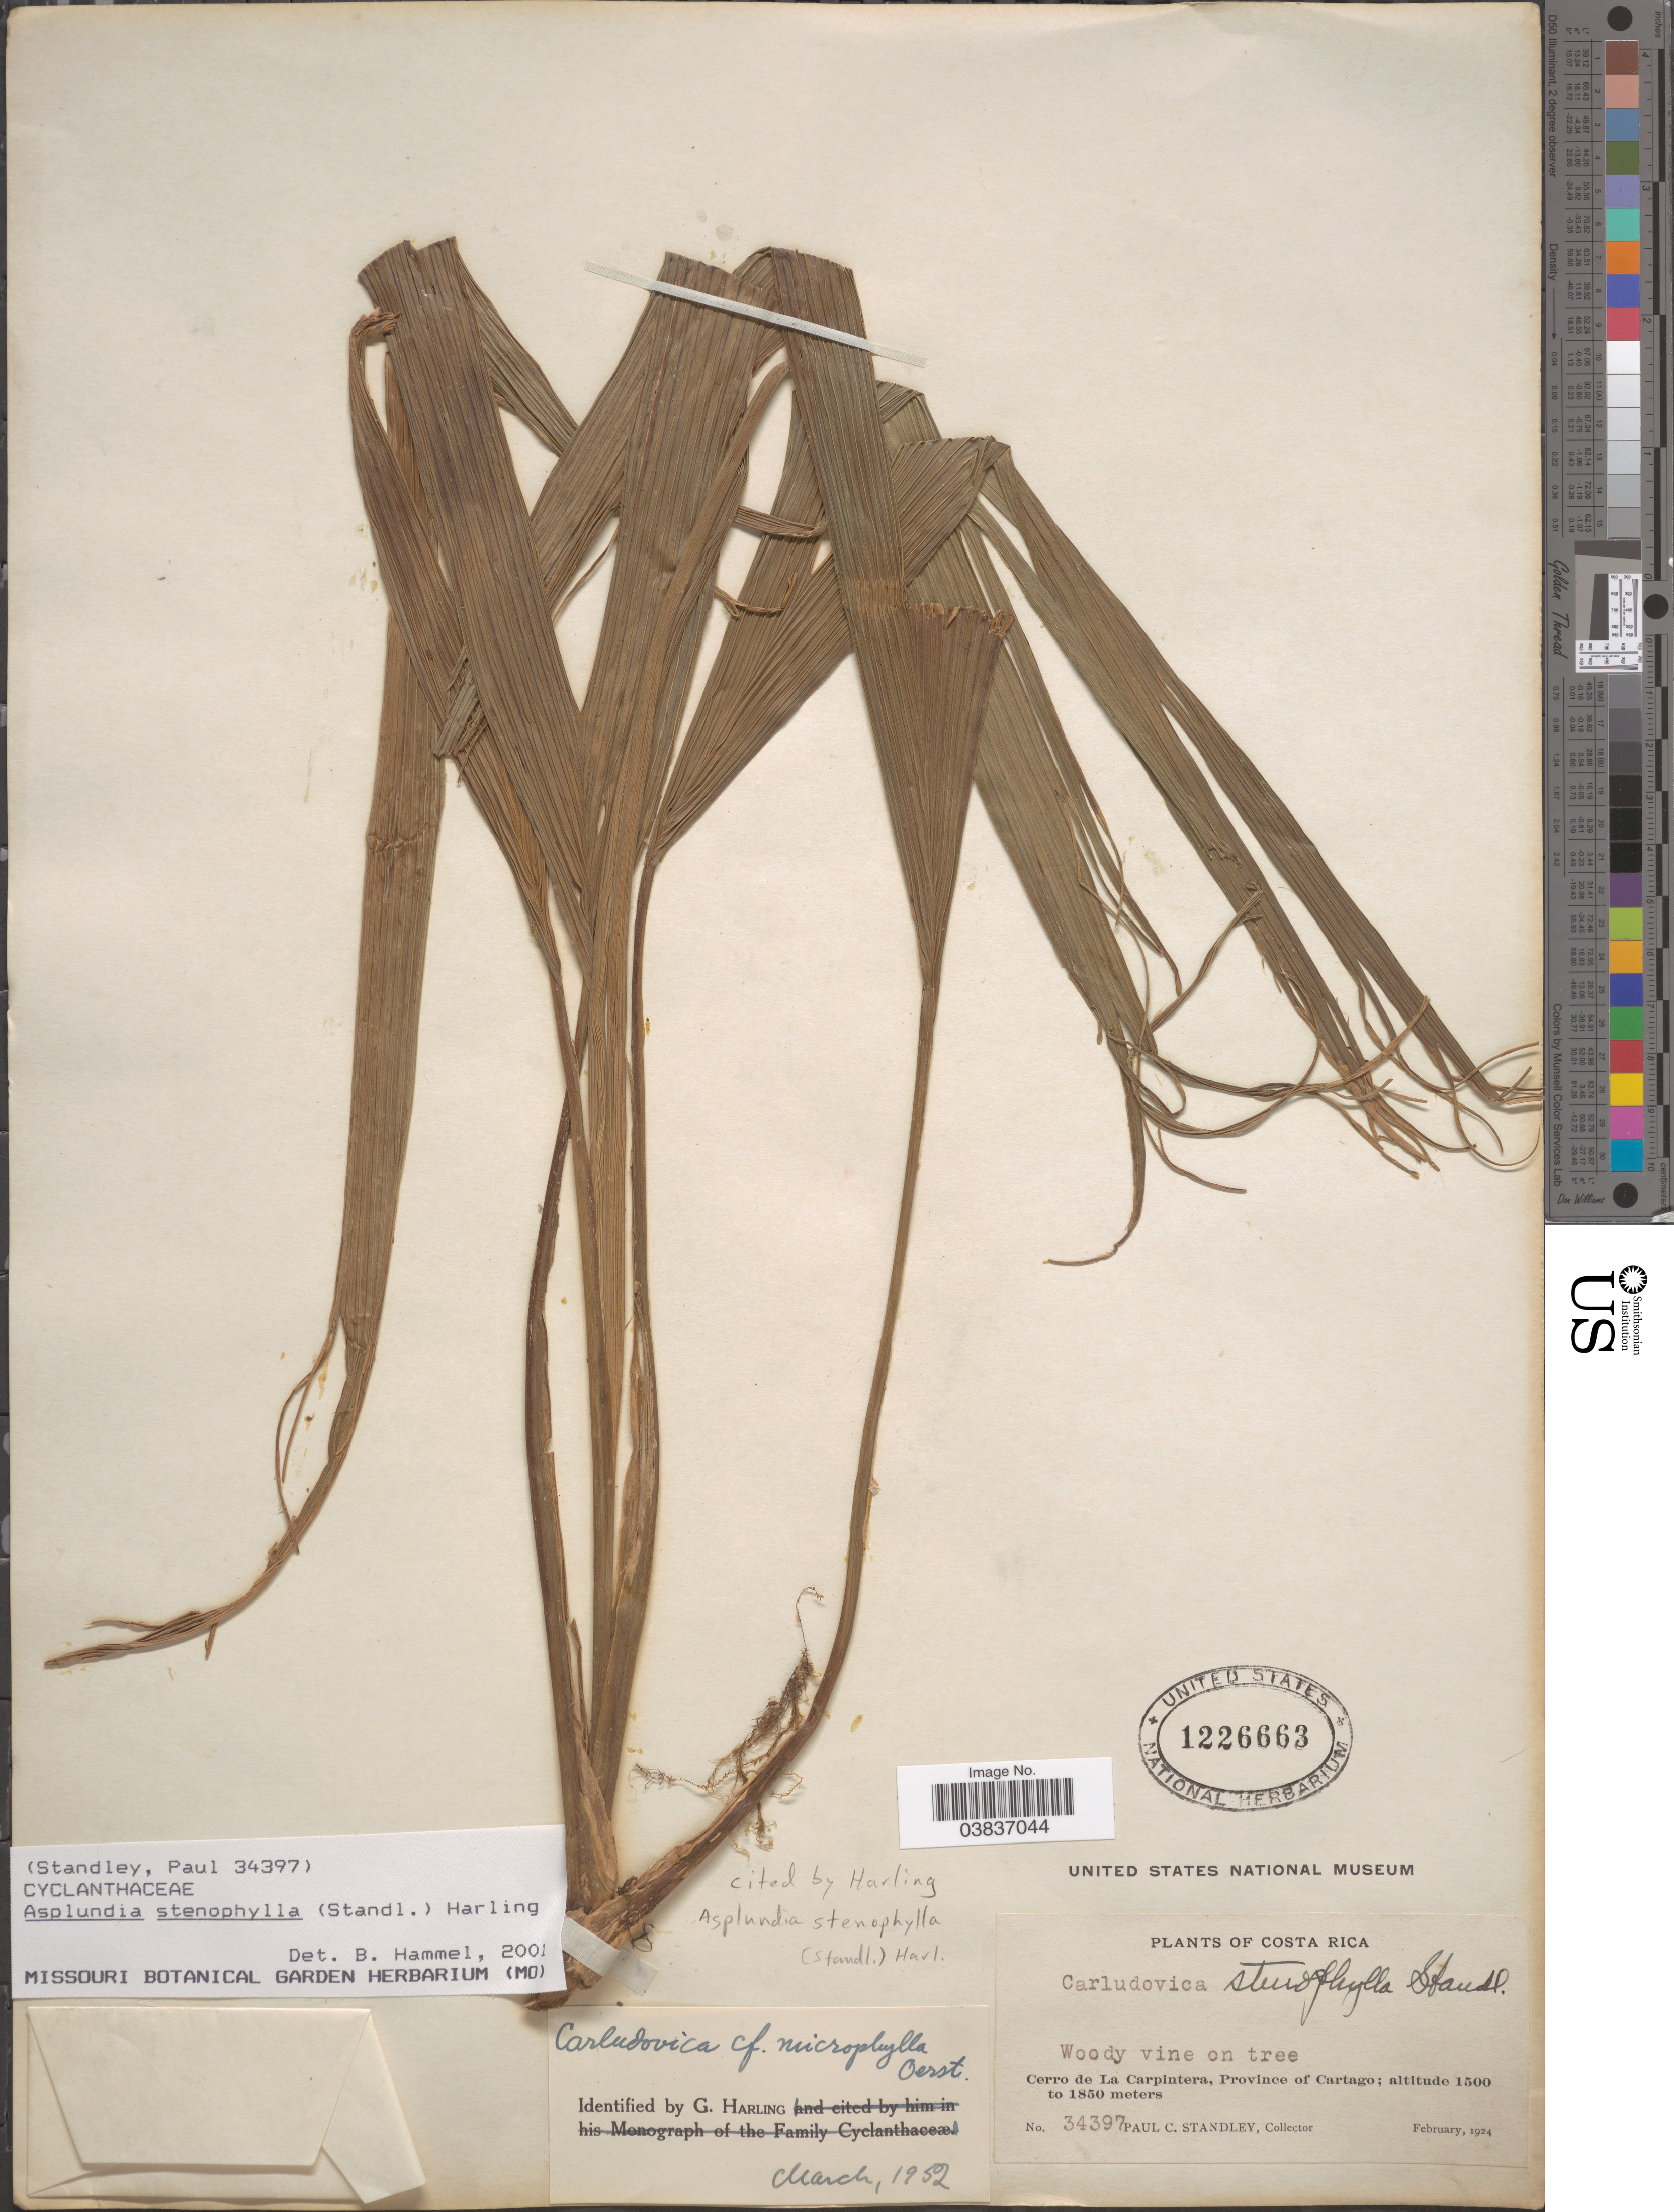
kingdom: Plantae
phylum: Tracheophyta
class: Liliopsida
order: Pandanales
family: Cyclanthaceae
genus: Asplundia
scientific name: Asplundia stenophylla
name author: (Standl.) Harling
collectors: P. C. Standley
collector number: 34397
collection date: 1924-02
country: Costa Rica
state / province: Cartago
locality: Cerro de La Carpintera.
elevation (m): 1500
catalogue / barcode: US 1226663